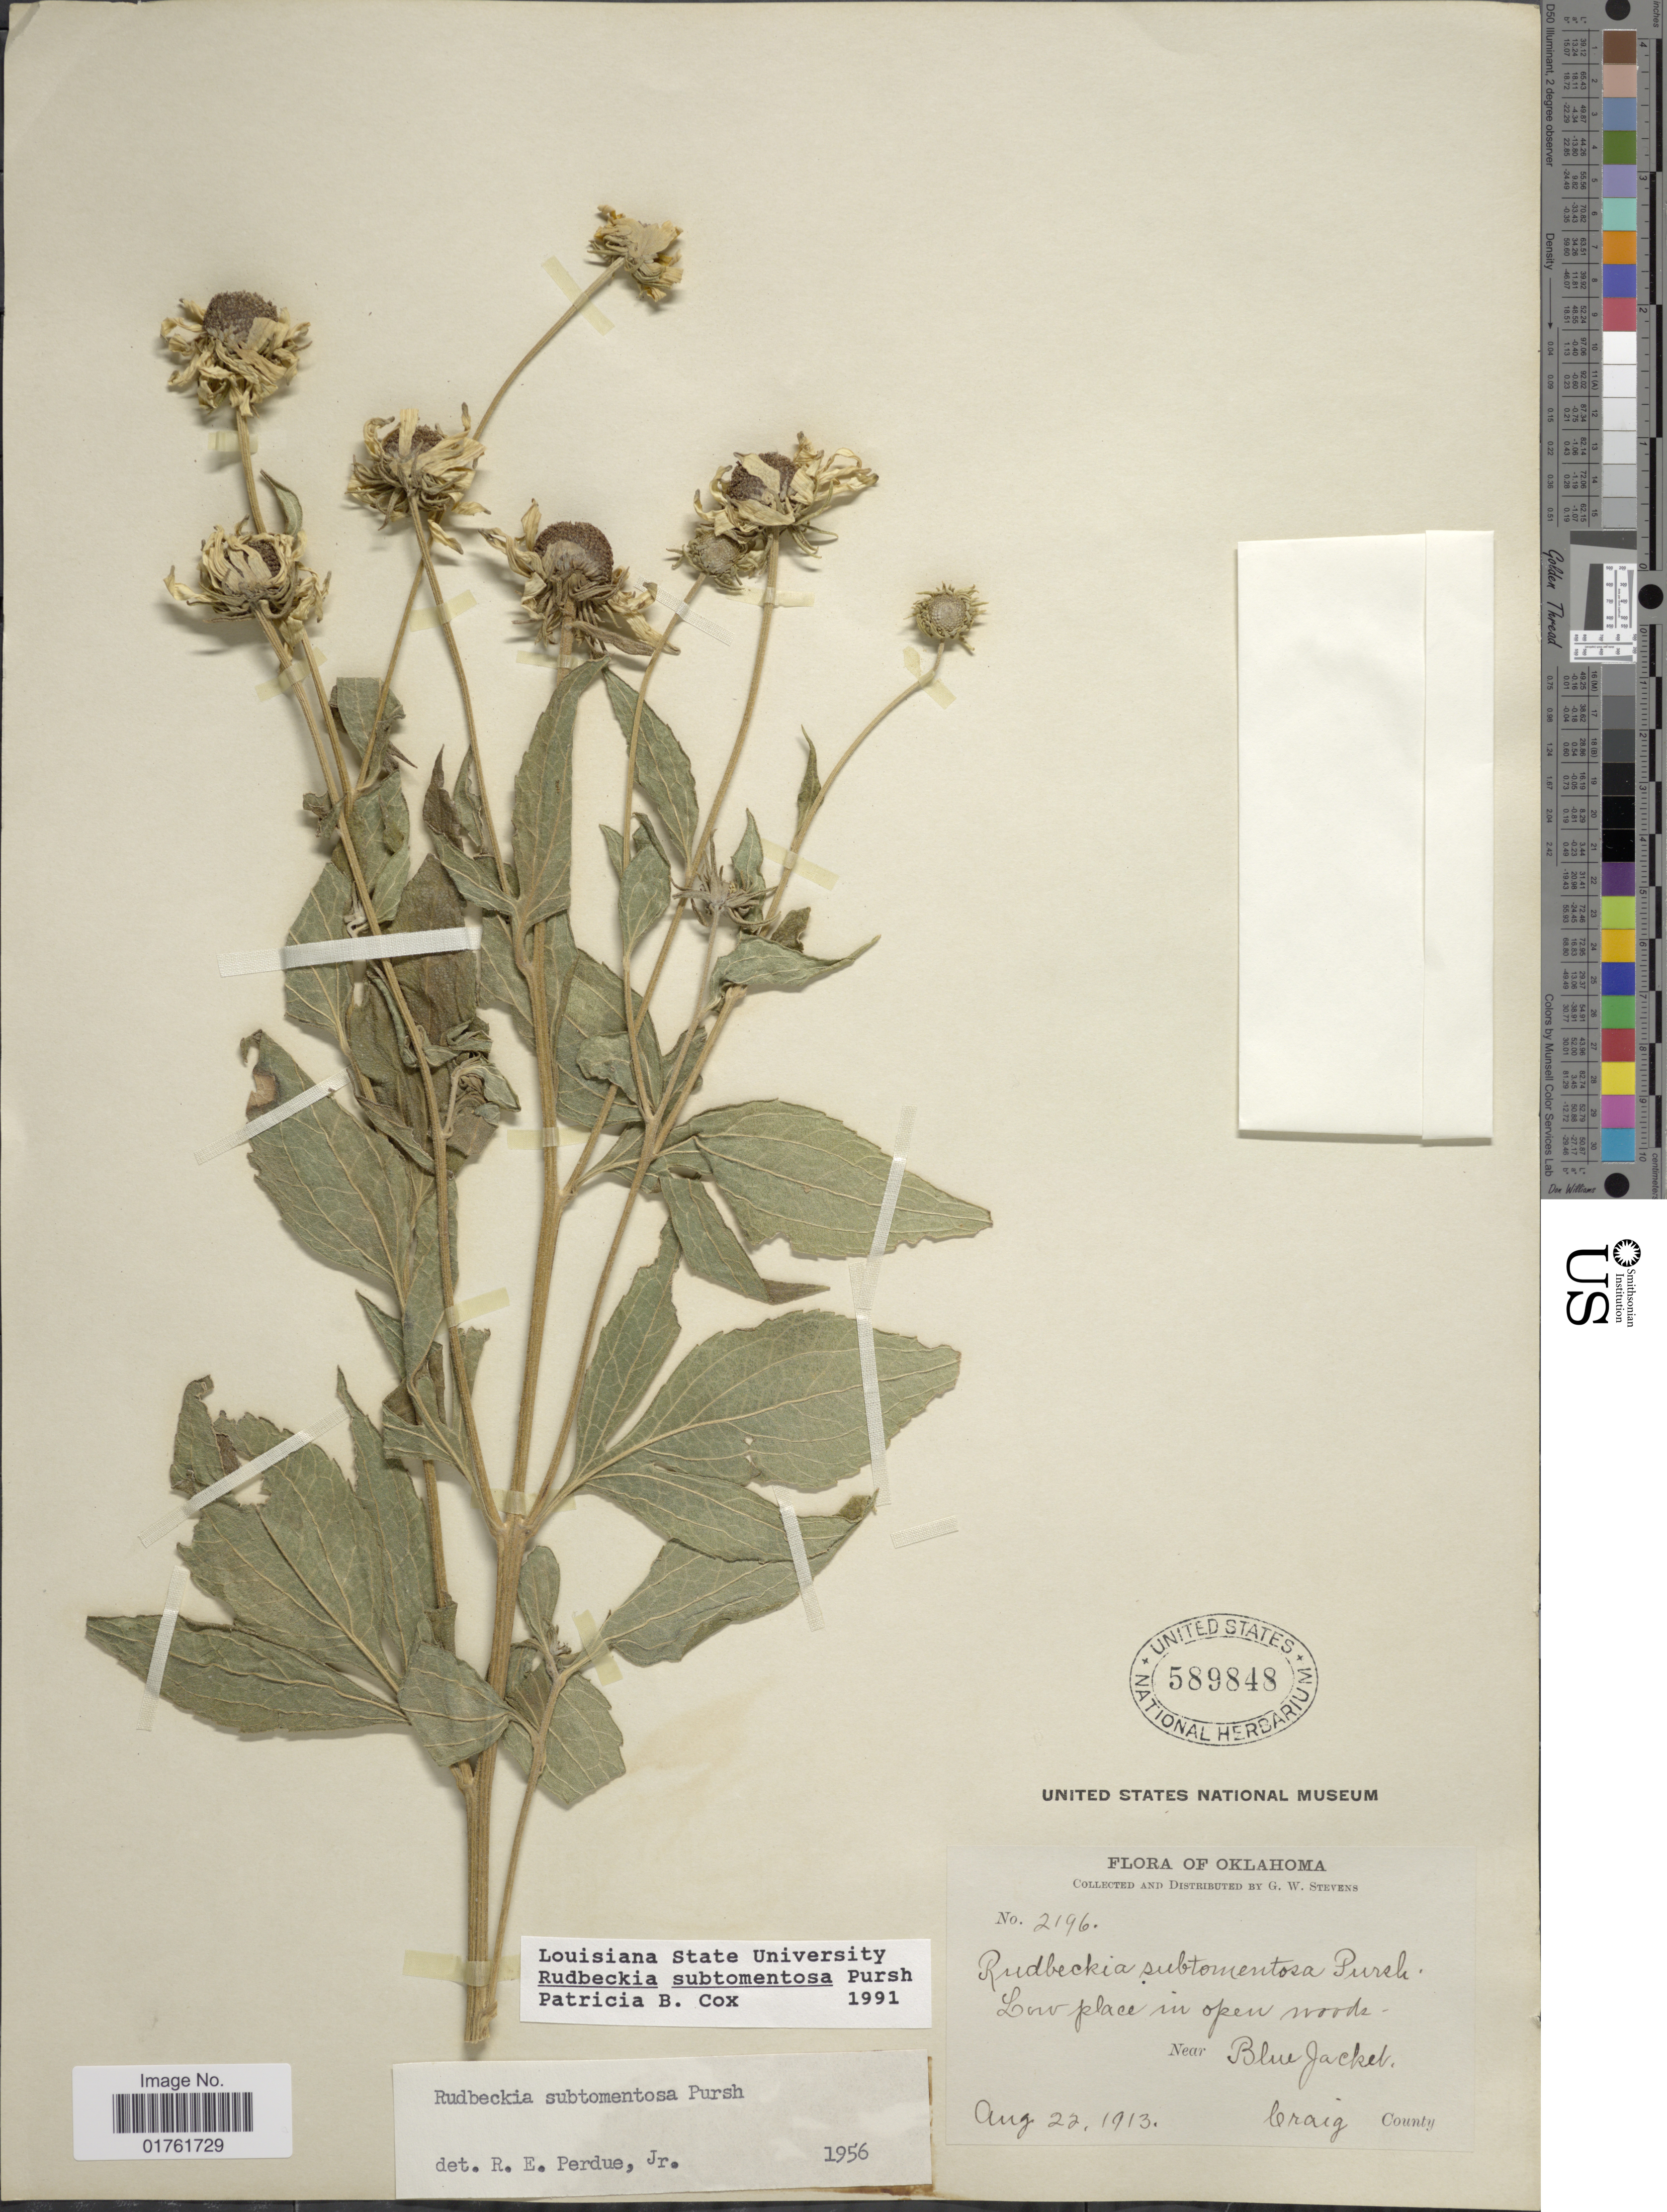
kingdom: Plantae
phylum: Tracheophyta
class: Magnoliopsida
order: Asterales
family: Asteraceae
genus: Rudbeckia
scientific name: Rudbeckia subtomentosa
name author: Pursh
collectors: G. W. Stevens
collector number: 2196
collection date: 1913-08-22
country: United States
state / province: Oklahoma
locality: Low place in open woods, Near Blue Jacket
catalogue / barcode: US 589848